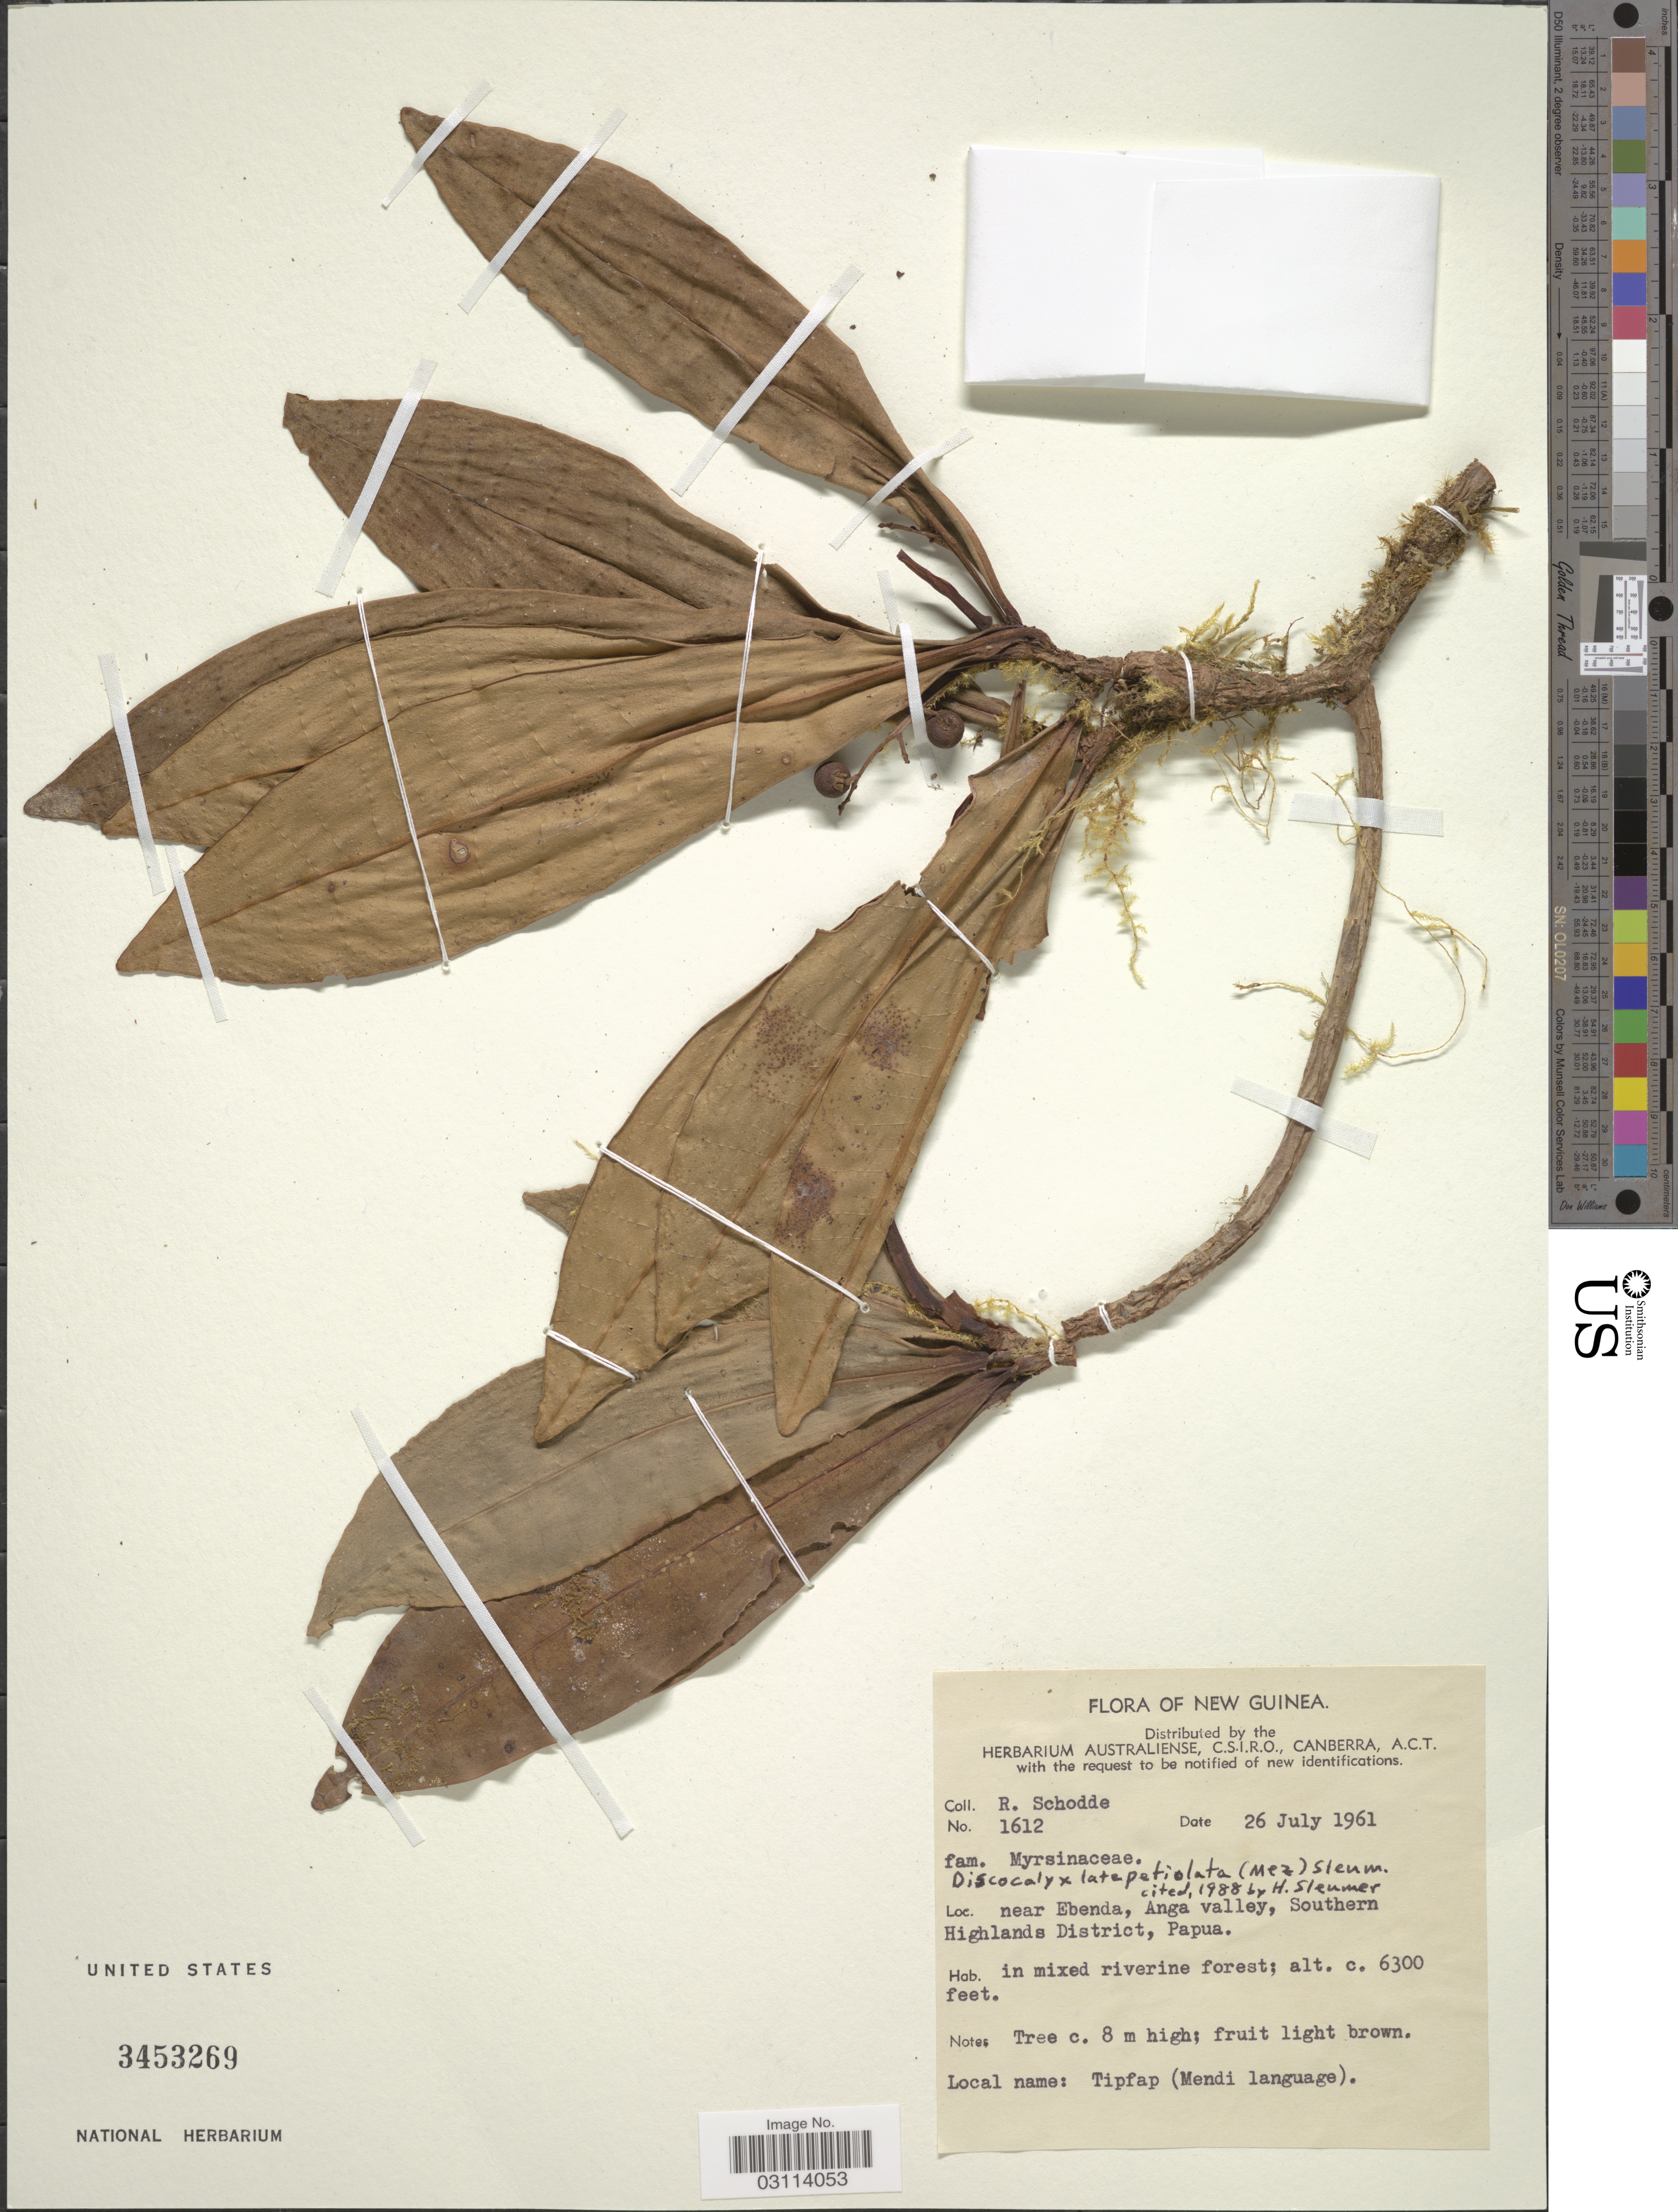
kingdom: Plantae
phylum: Tracheophyta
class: Magnoliopsida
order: Ericales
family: Primulaceae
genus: Discocalyx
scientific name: Discocalyx latepetiolata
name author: (Mez) Sleumer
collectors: R. Schodde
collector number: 1612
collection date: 1961-07-26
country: Papua New Guinea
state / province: Southern Highlands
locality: New Guinea. Near Ebenda, Anga valley, Southern Highlands District, Papua.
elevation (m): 1920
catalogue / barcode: US 3453269